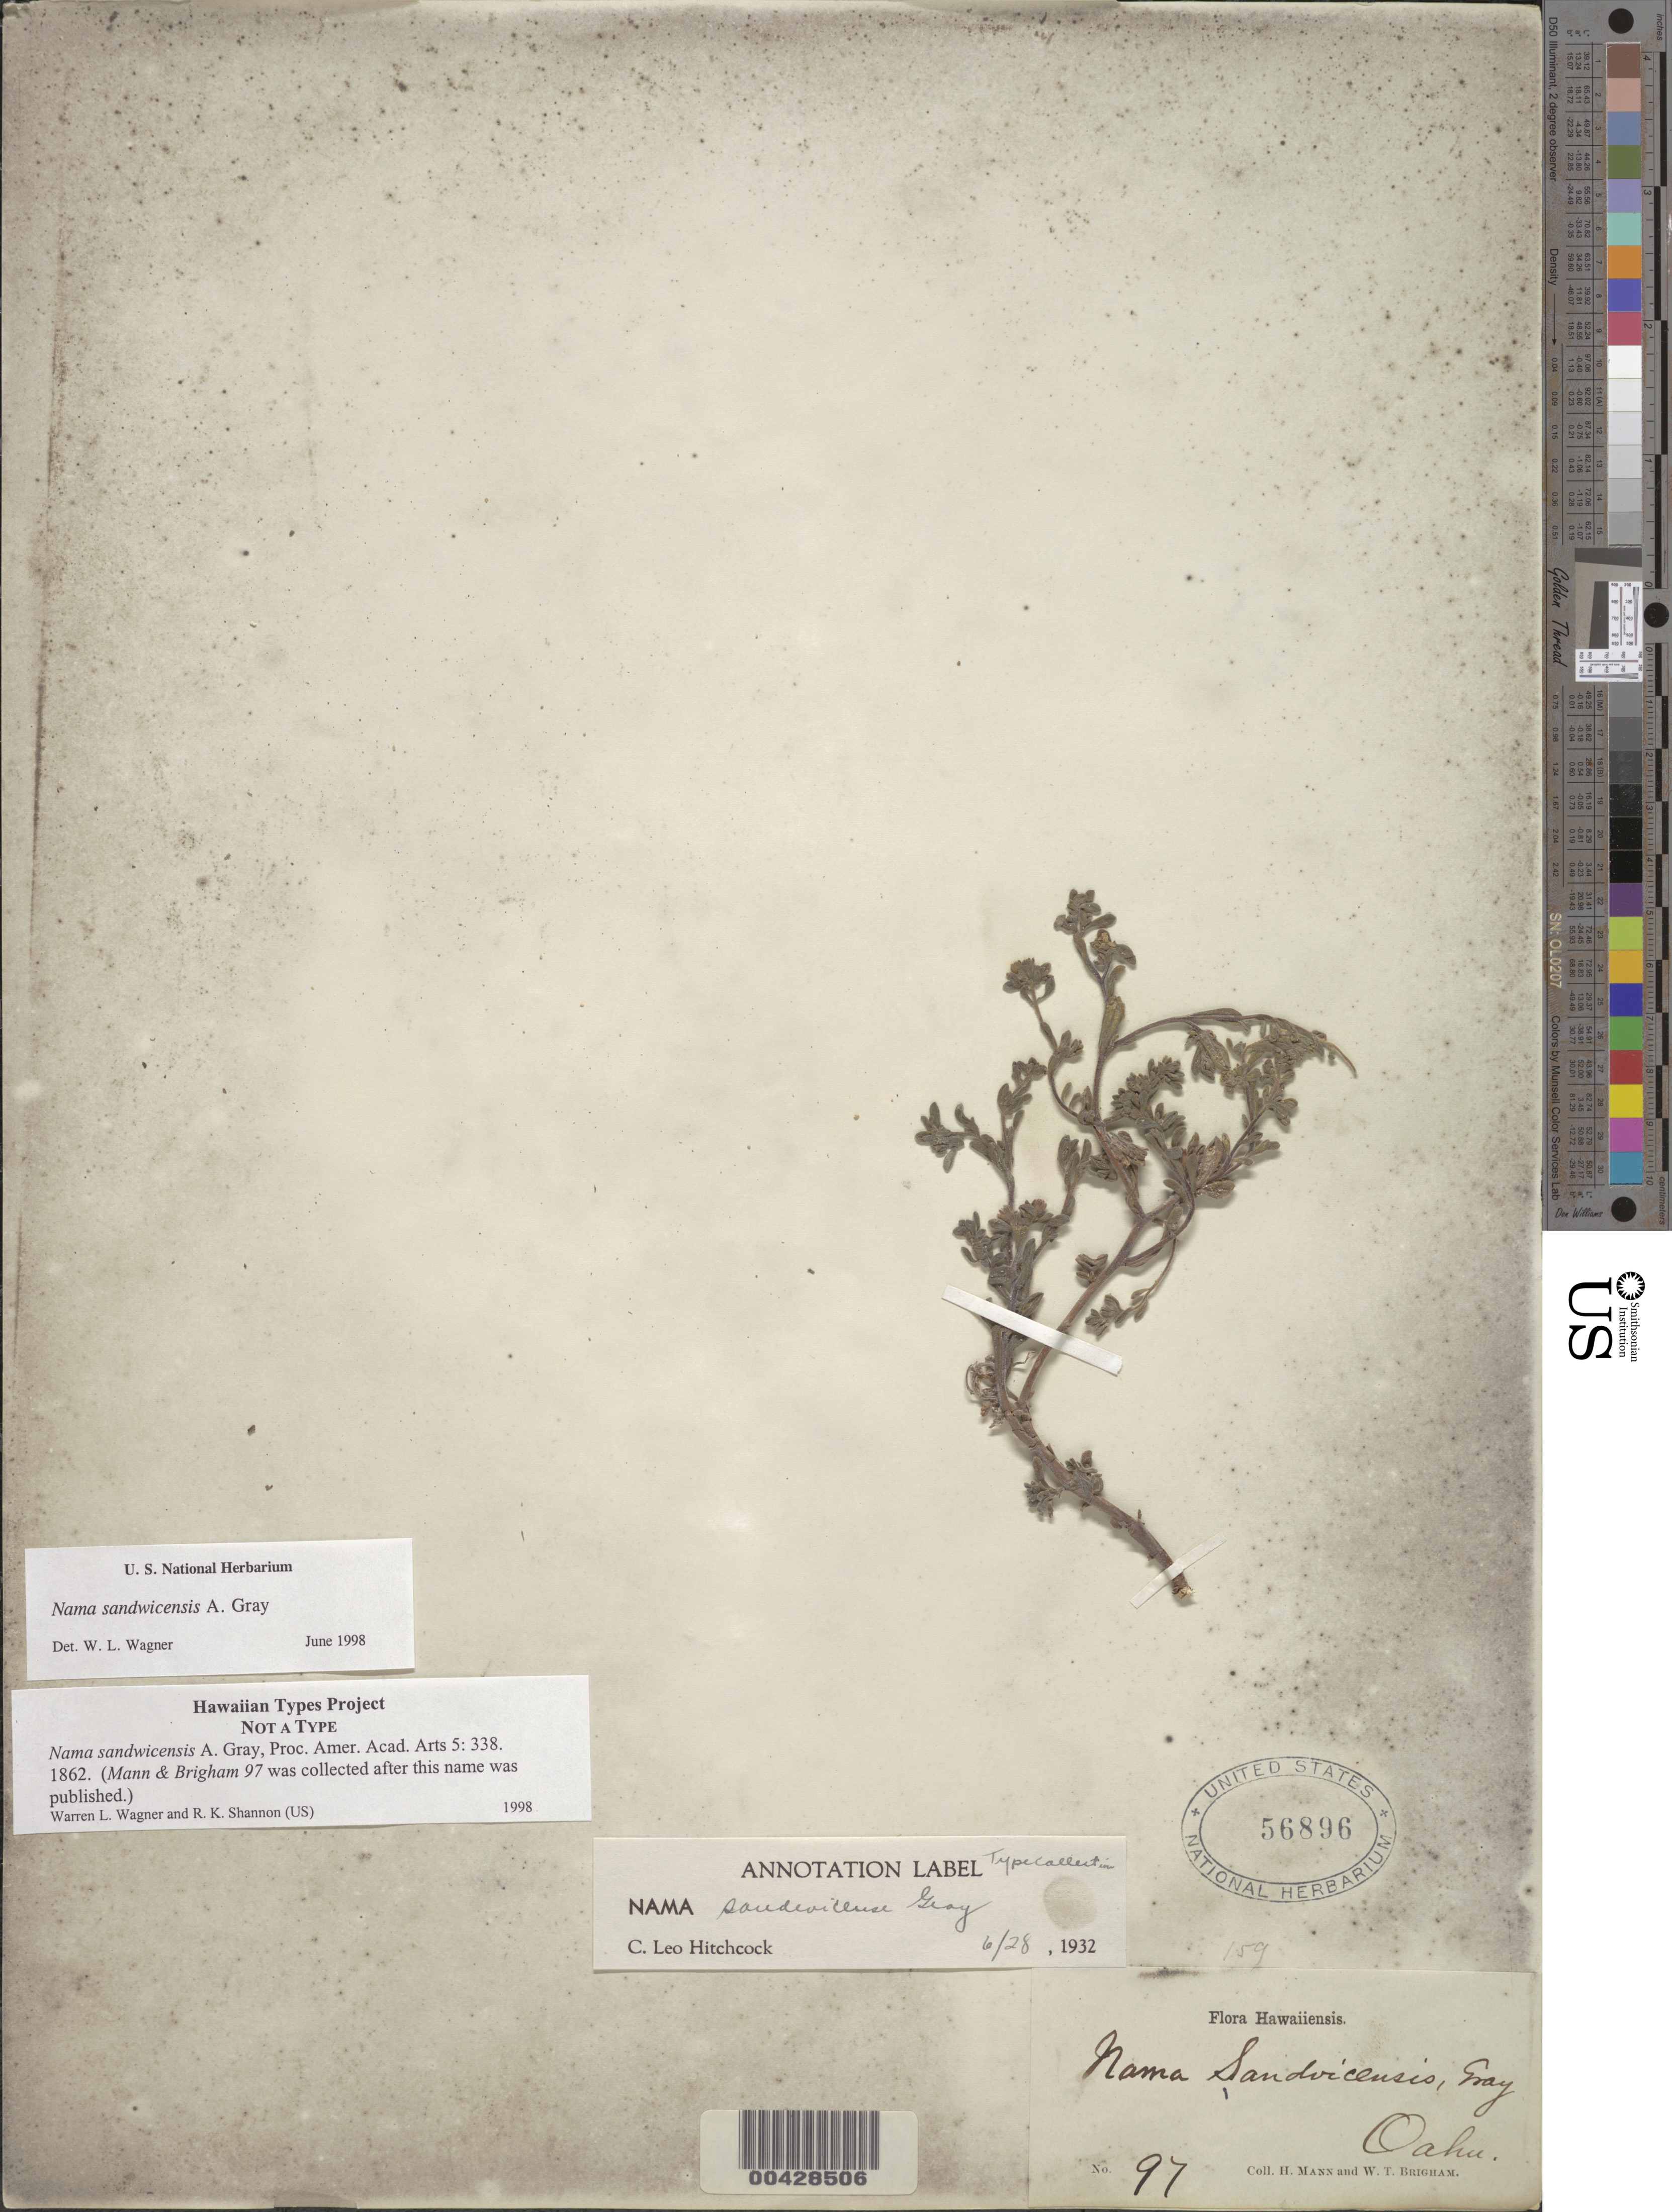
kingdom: Plantae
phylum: Tracheophyta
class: Magnoliopsida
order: Boraginales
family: Namaceae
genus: Nama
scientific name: Nama sandwicensis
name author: A. Gray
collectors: H. Mann & W. T. Brigham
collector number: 97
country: United States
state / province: Hawaii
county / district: Honolulu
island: Oahu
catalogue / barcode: US 56896